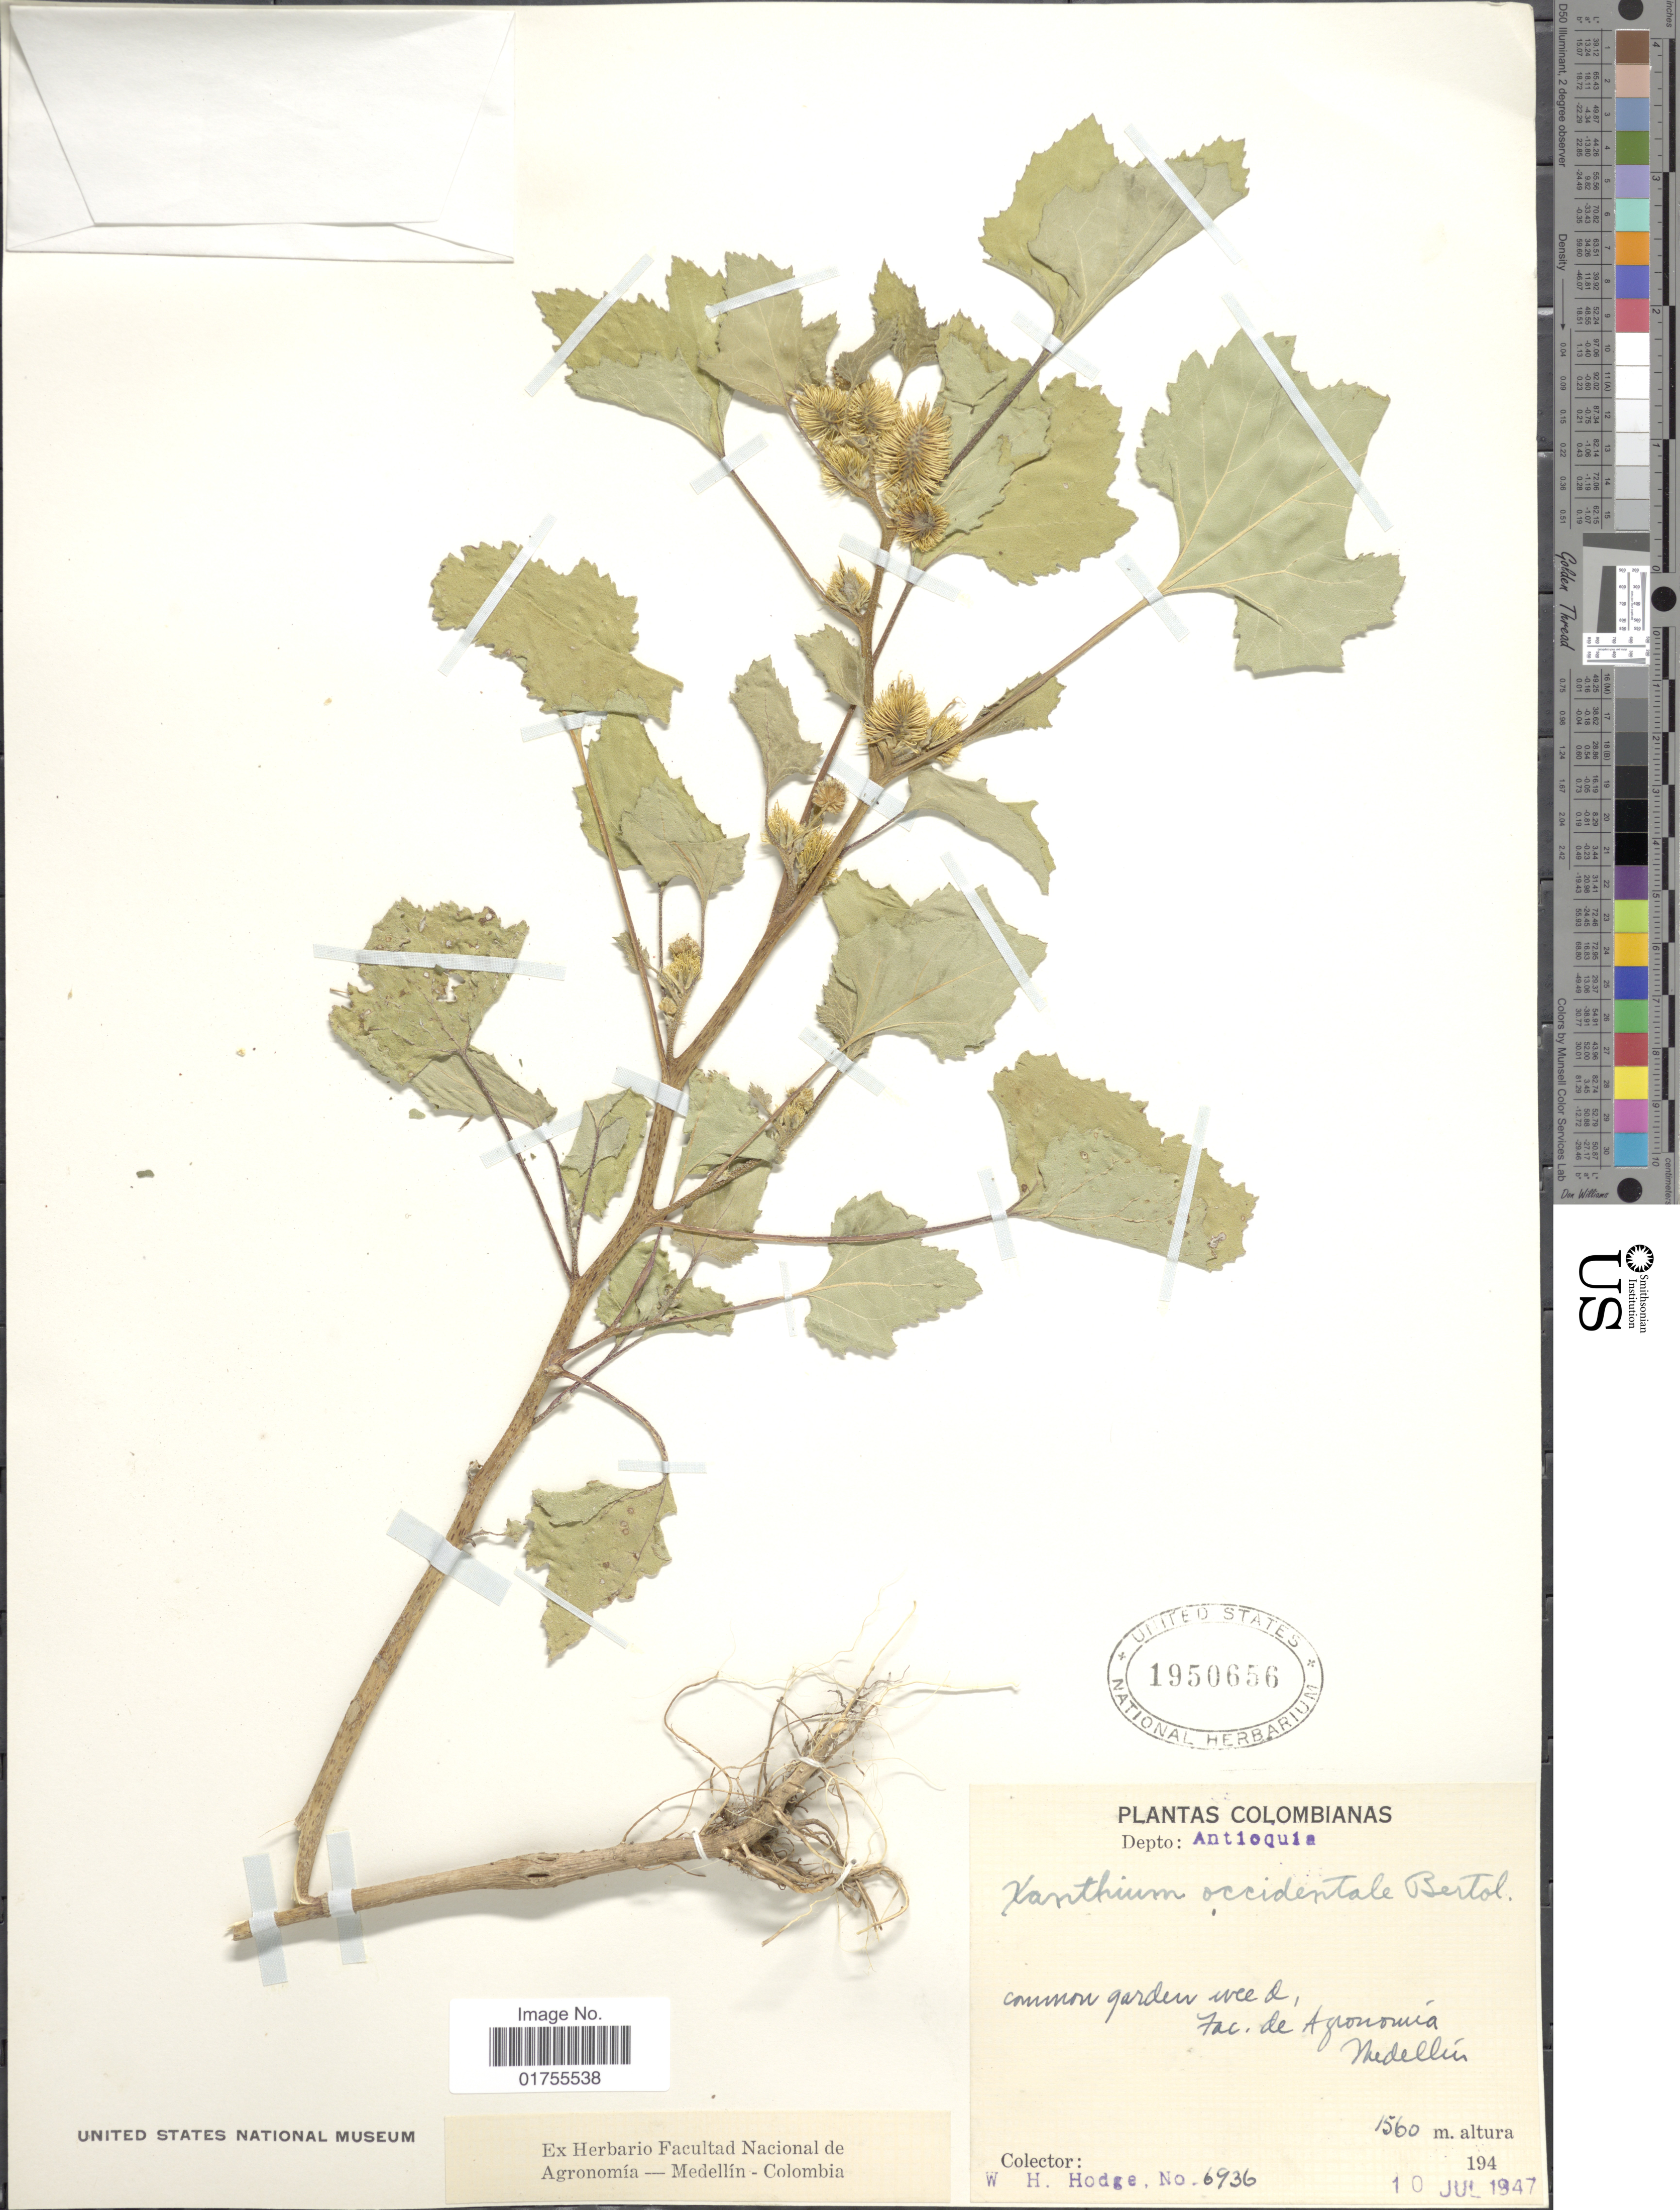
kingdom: Plantae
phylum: Tracheophyta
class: Magnoliopsida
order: Asterales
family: Asteraceae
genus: Xanthium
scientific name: Xanthium occidentale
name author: Bertol.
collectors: W. Hodge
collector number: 6936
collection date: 1947-07-10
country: Colombia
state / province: Antioquia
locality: Dept. Antioquia, Fac. de Agronomia, Medellin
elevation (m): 1560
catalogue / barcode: US 1950656